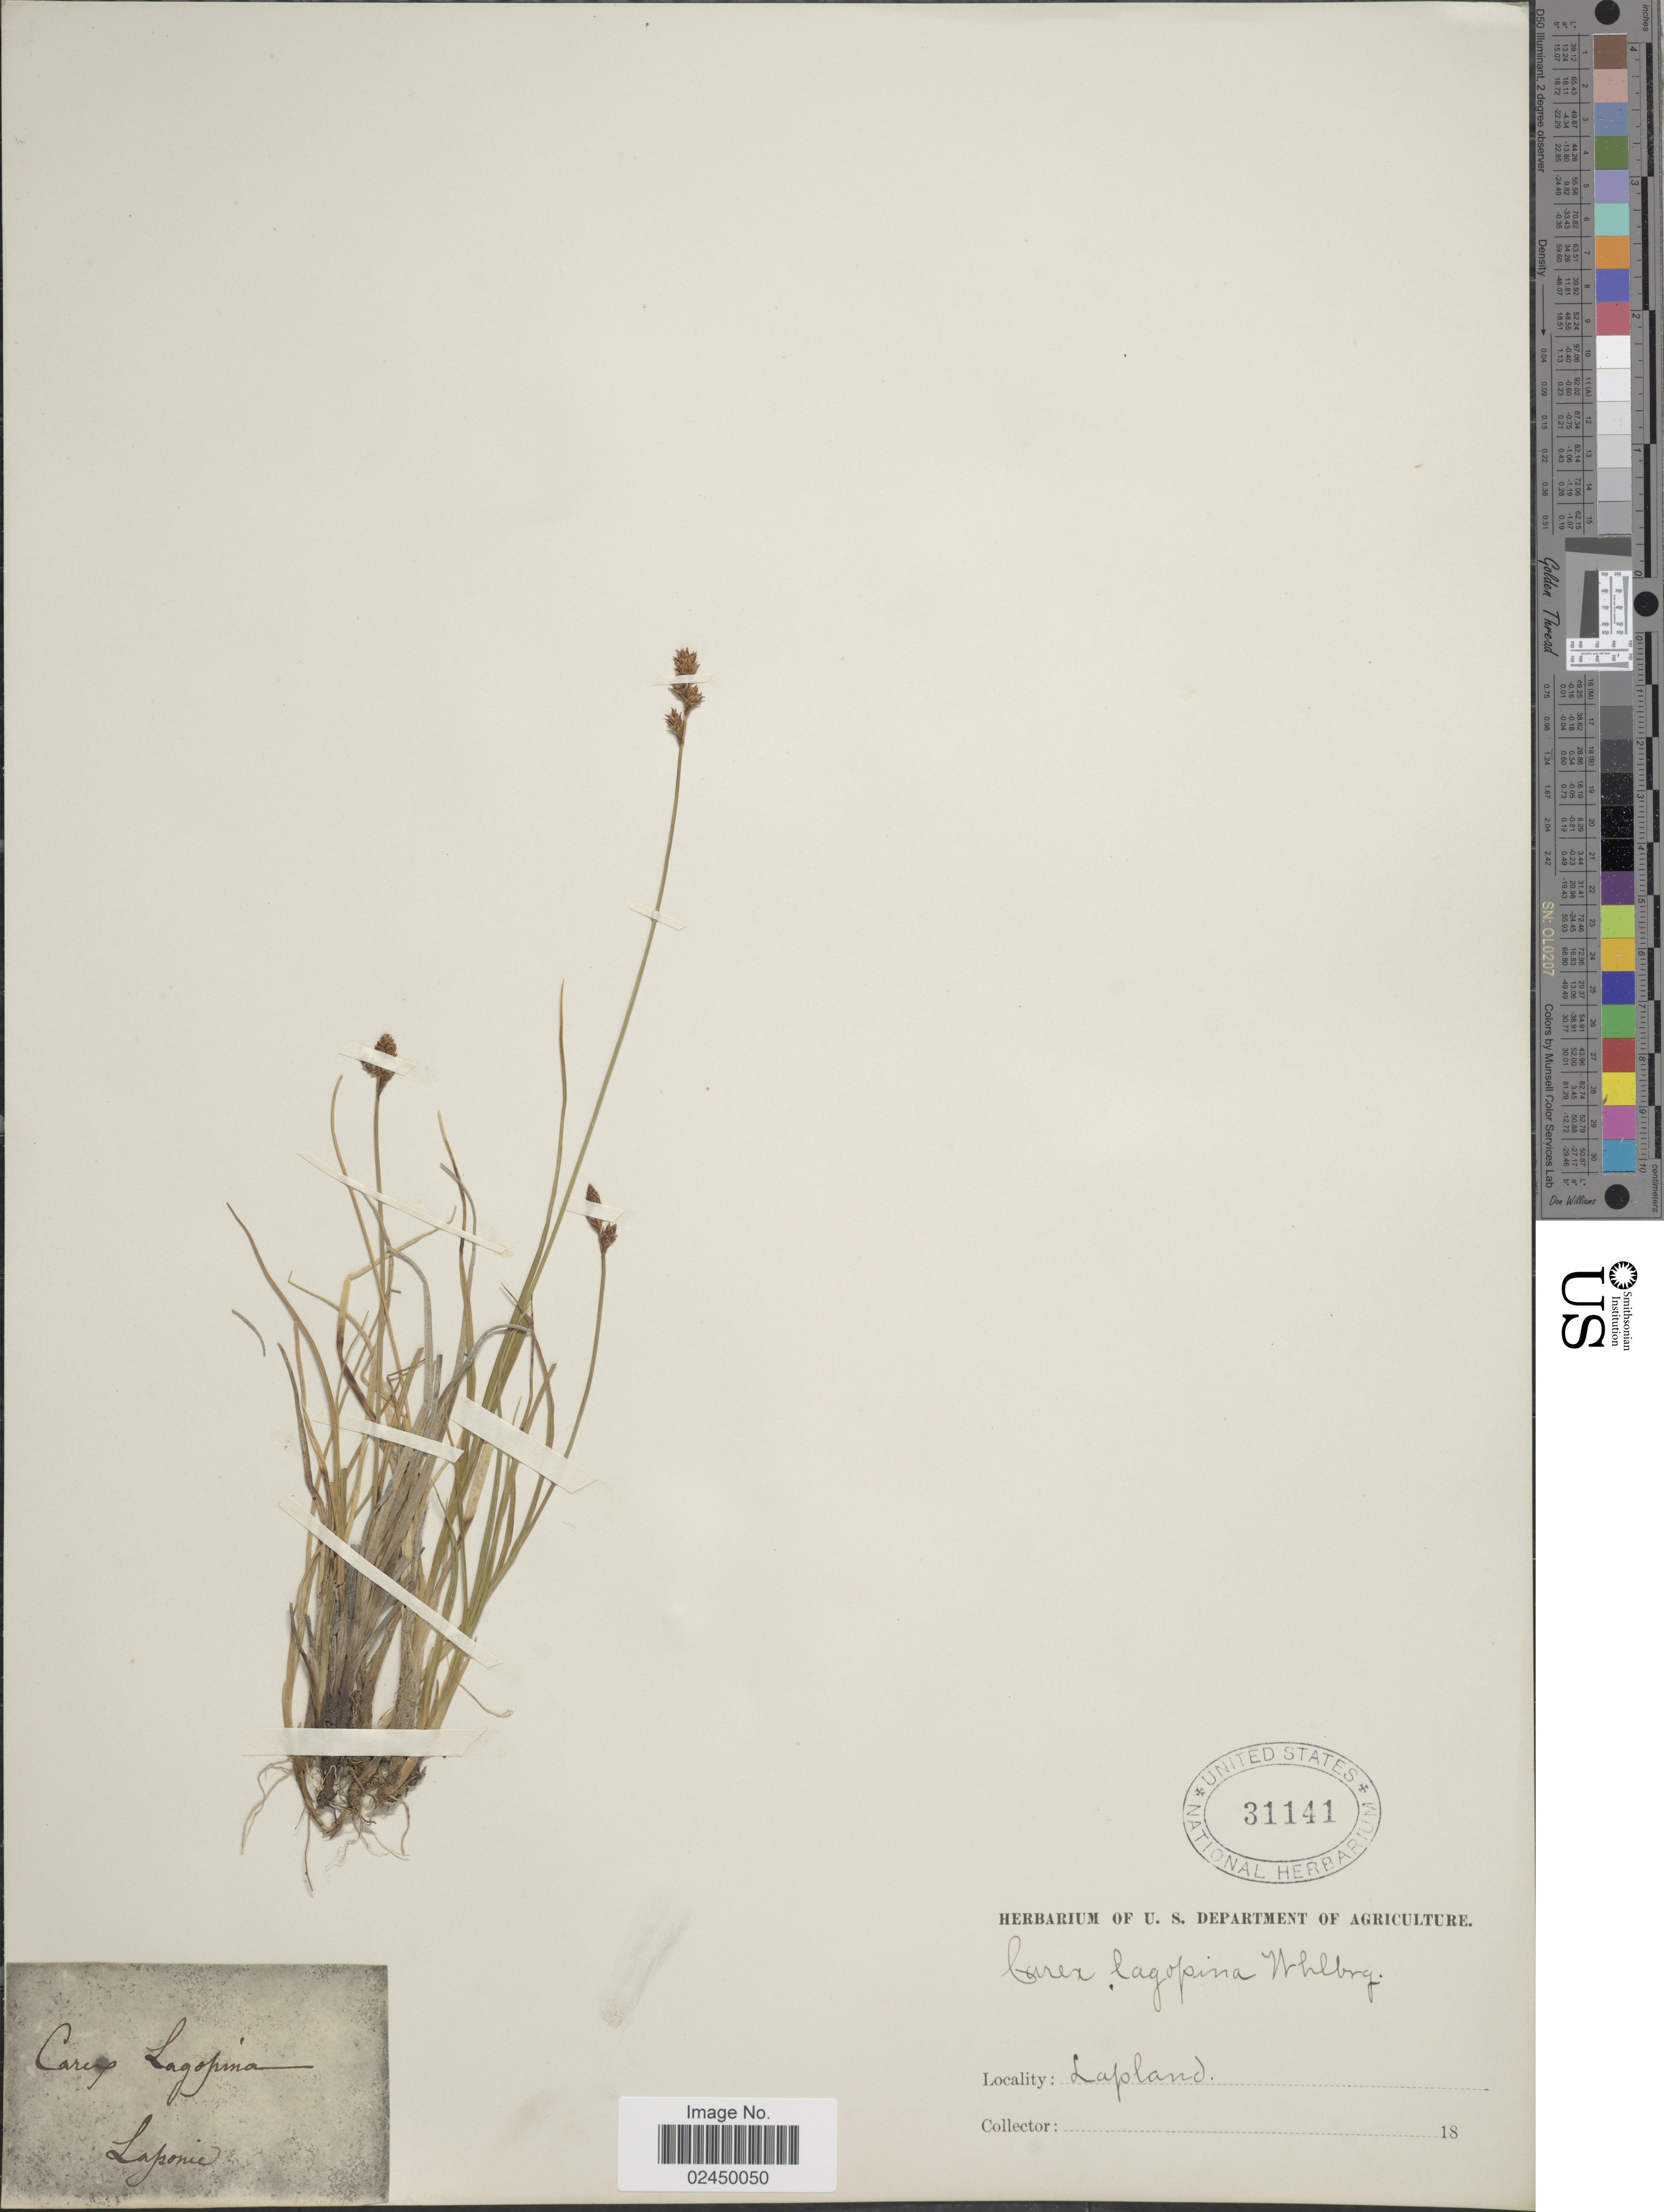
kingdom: Plantae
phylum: Tracheophyta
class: Liliopsida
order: Poales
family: Cyperaceae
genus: Carex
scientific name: Carex lachenalii subsp. lachenalii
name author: Schkuhr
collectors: ex herb. U. S. Department of Agriculture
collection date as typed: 18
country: Finland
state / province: Lappi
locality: Laponie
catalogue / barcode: US 31141